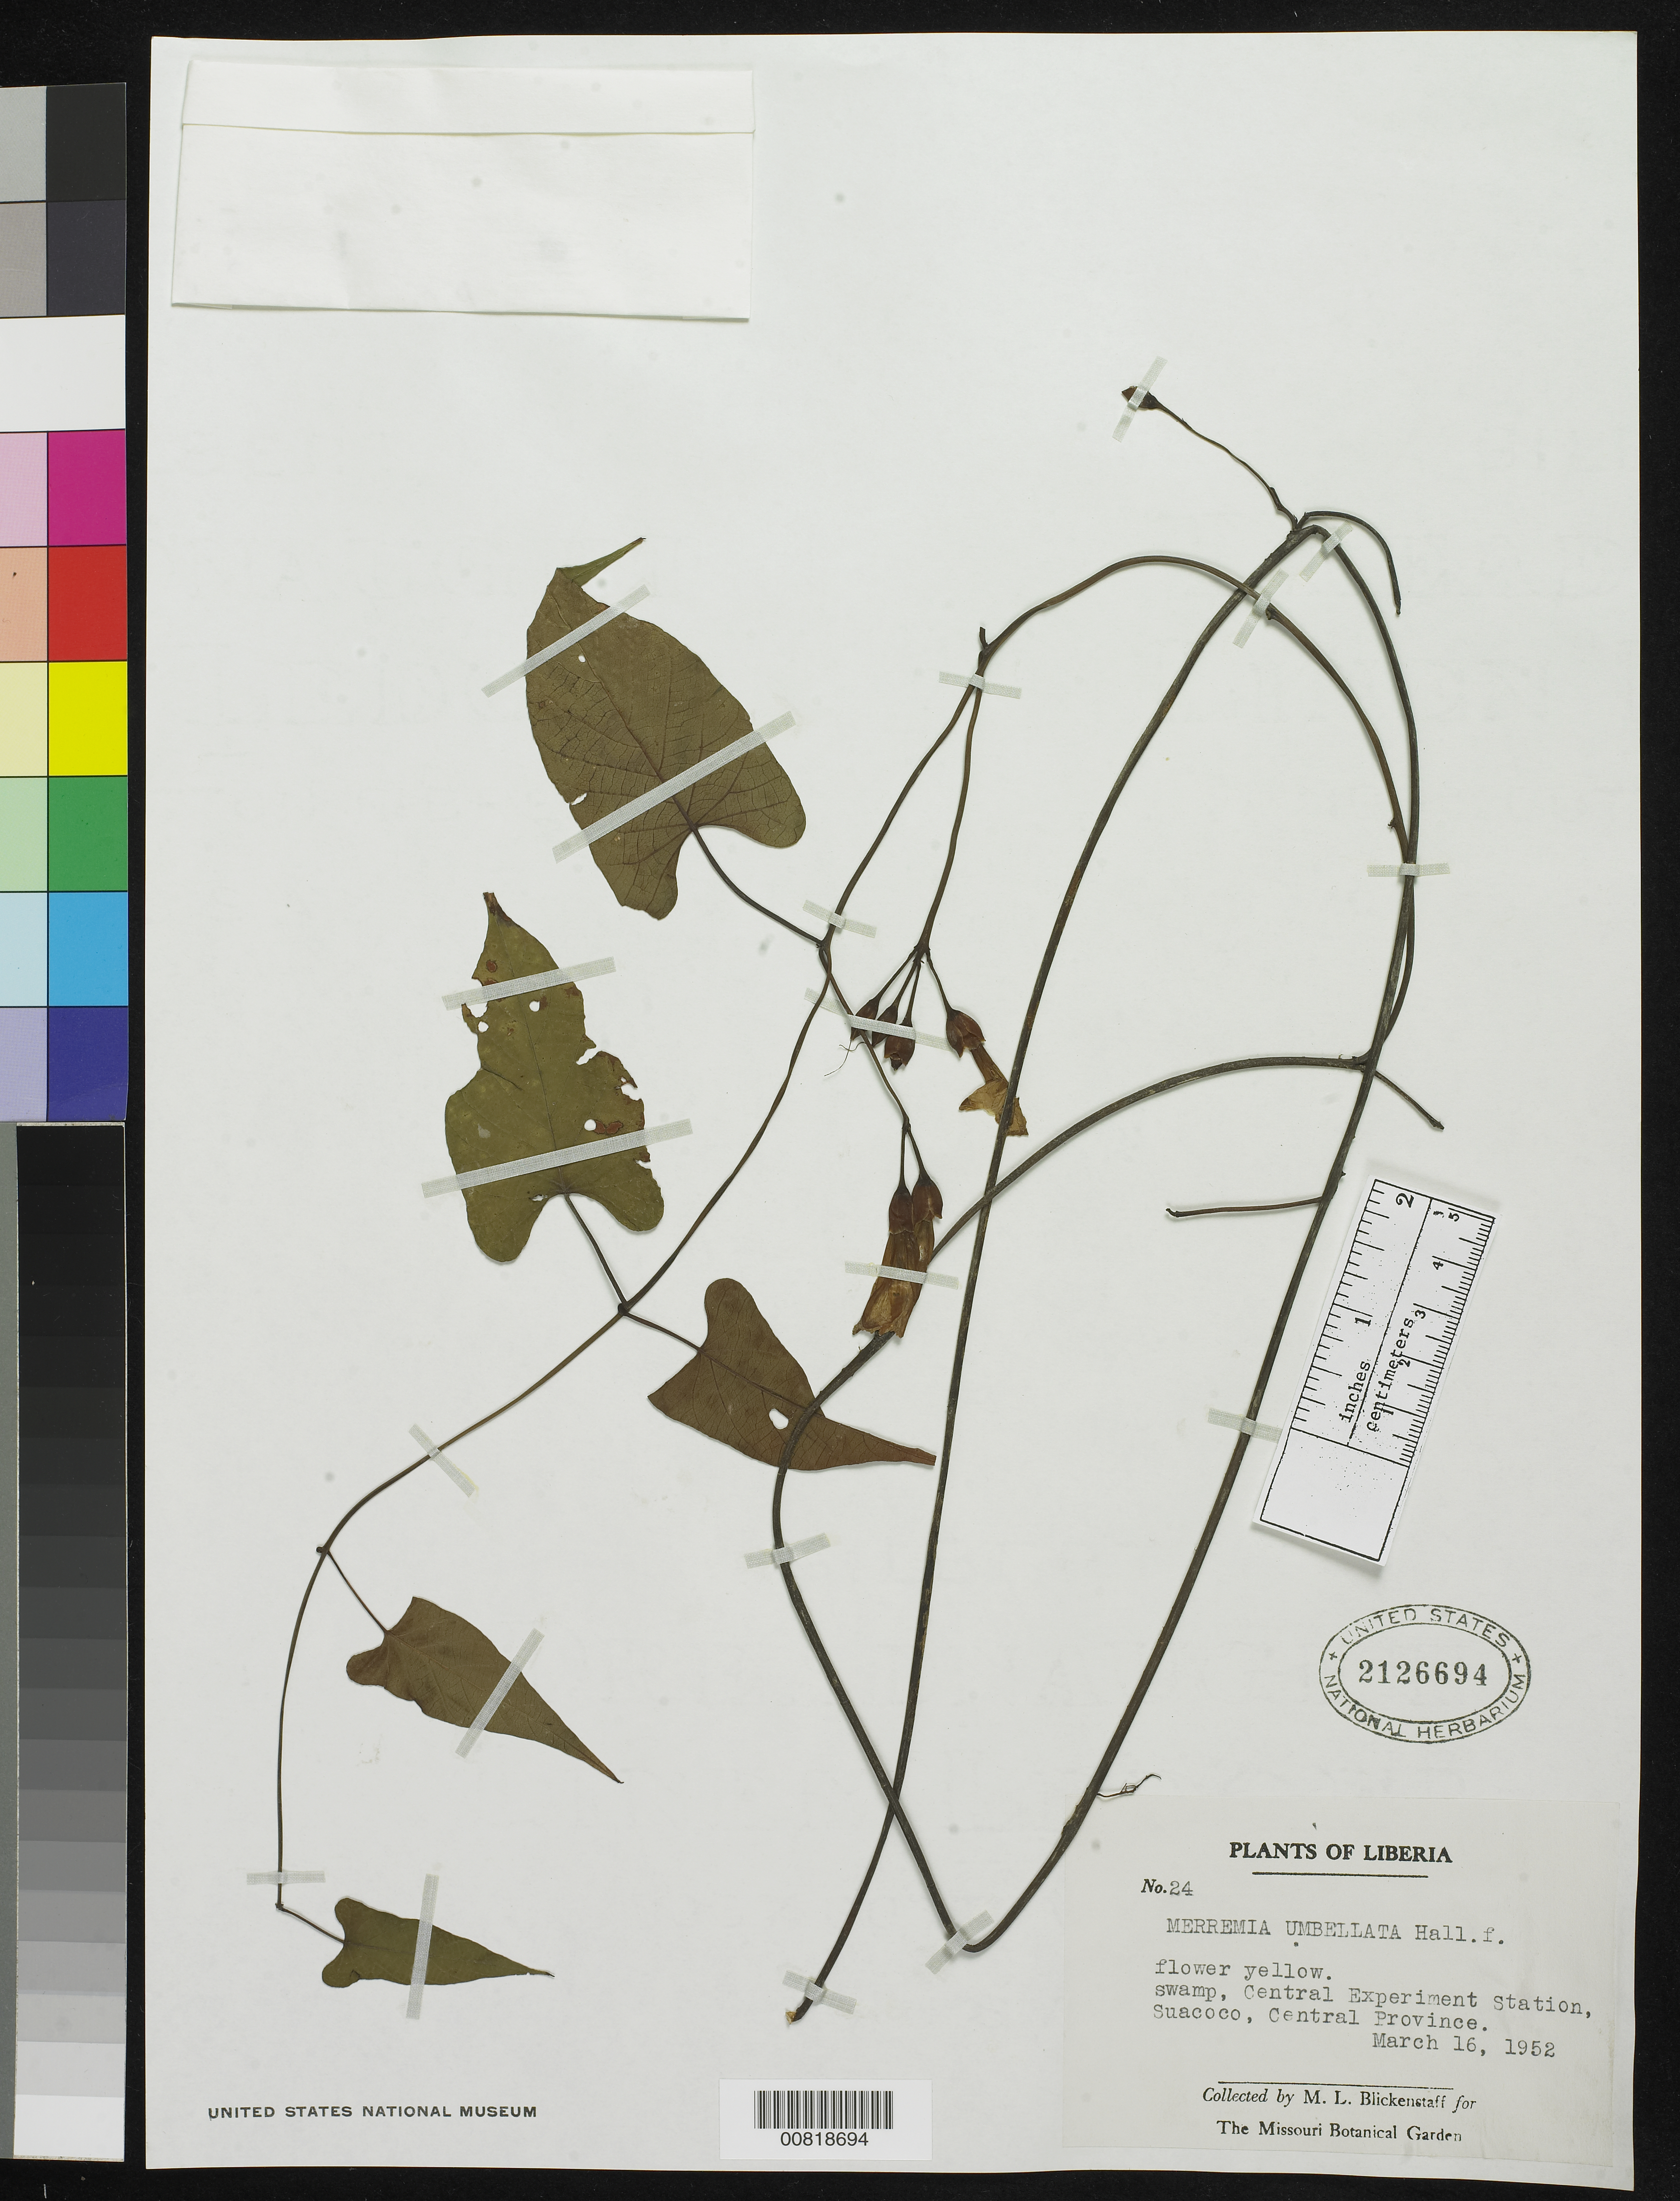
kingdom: Plantae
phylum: Tracheophyta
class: Magnoliopsida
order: Solanales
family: Convolvulaceae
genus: Camonea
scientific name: Camonea umbellata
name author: (L.) A. R. Simões & Staples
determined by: Strong, Mark T., (BOT), Smithsonian Institution - National Museum of Natural History (UNITED STATES)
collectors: M. Blickenstaff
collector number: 24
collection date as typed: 16 Mar 1952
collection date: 1952-03-16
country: Liberia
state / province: Bong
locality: Central Province: Suacoco, Central Experiment Station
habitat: swamp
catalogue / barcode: US 2126694